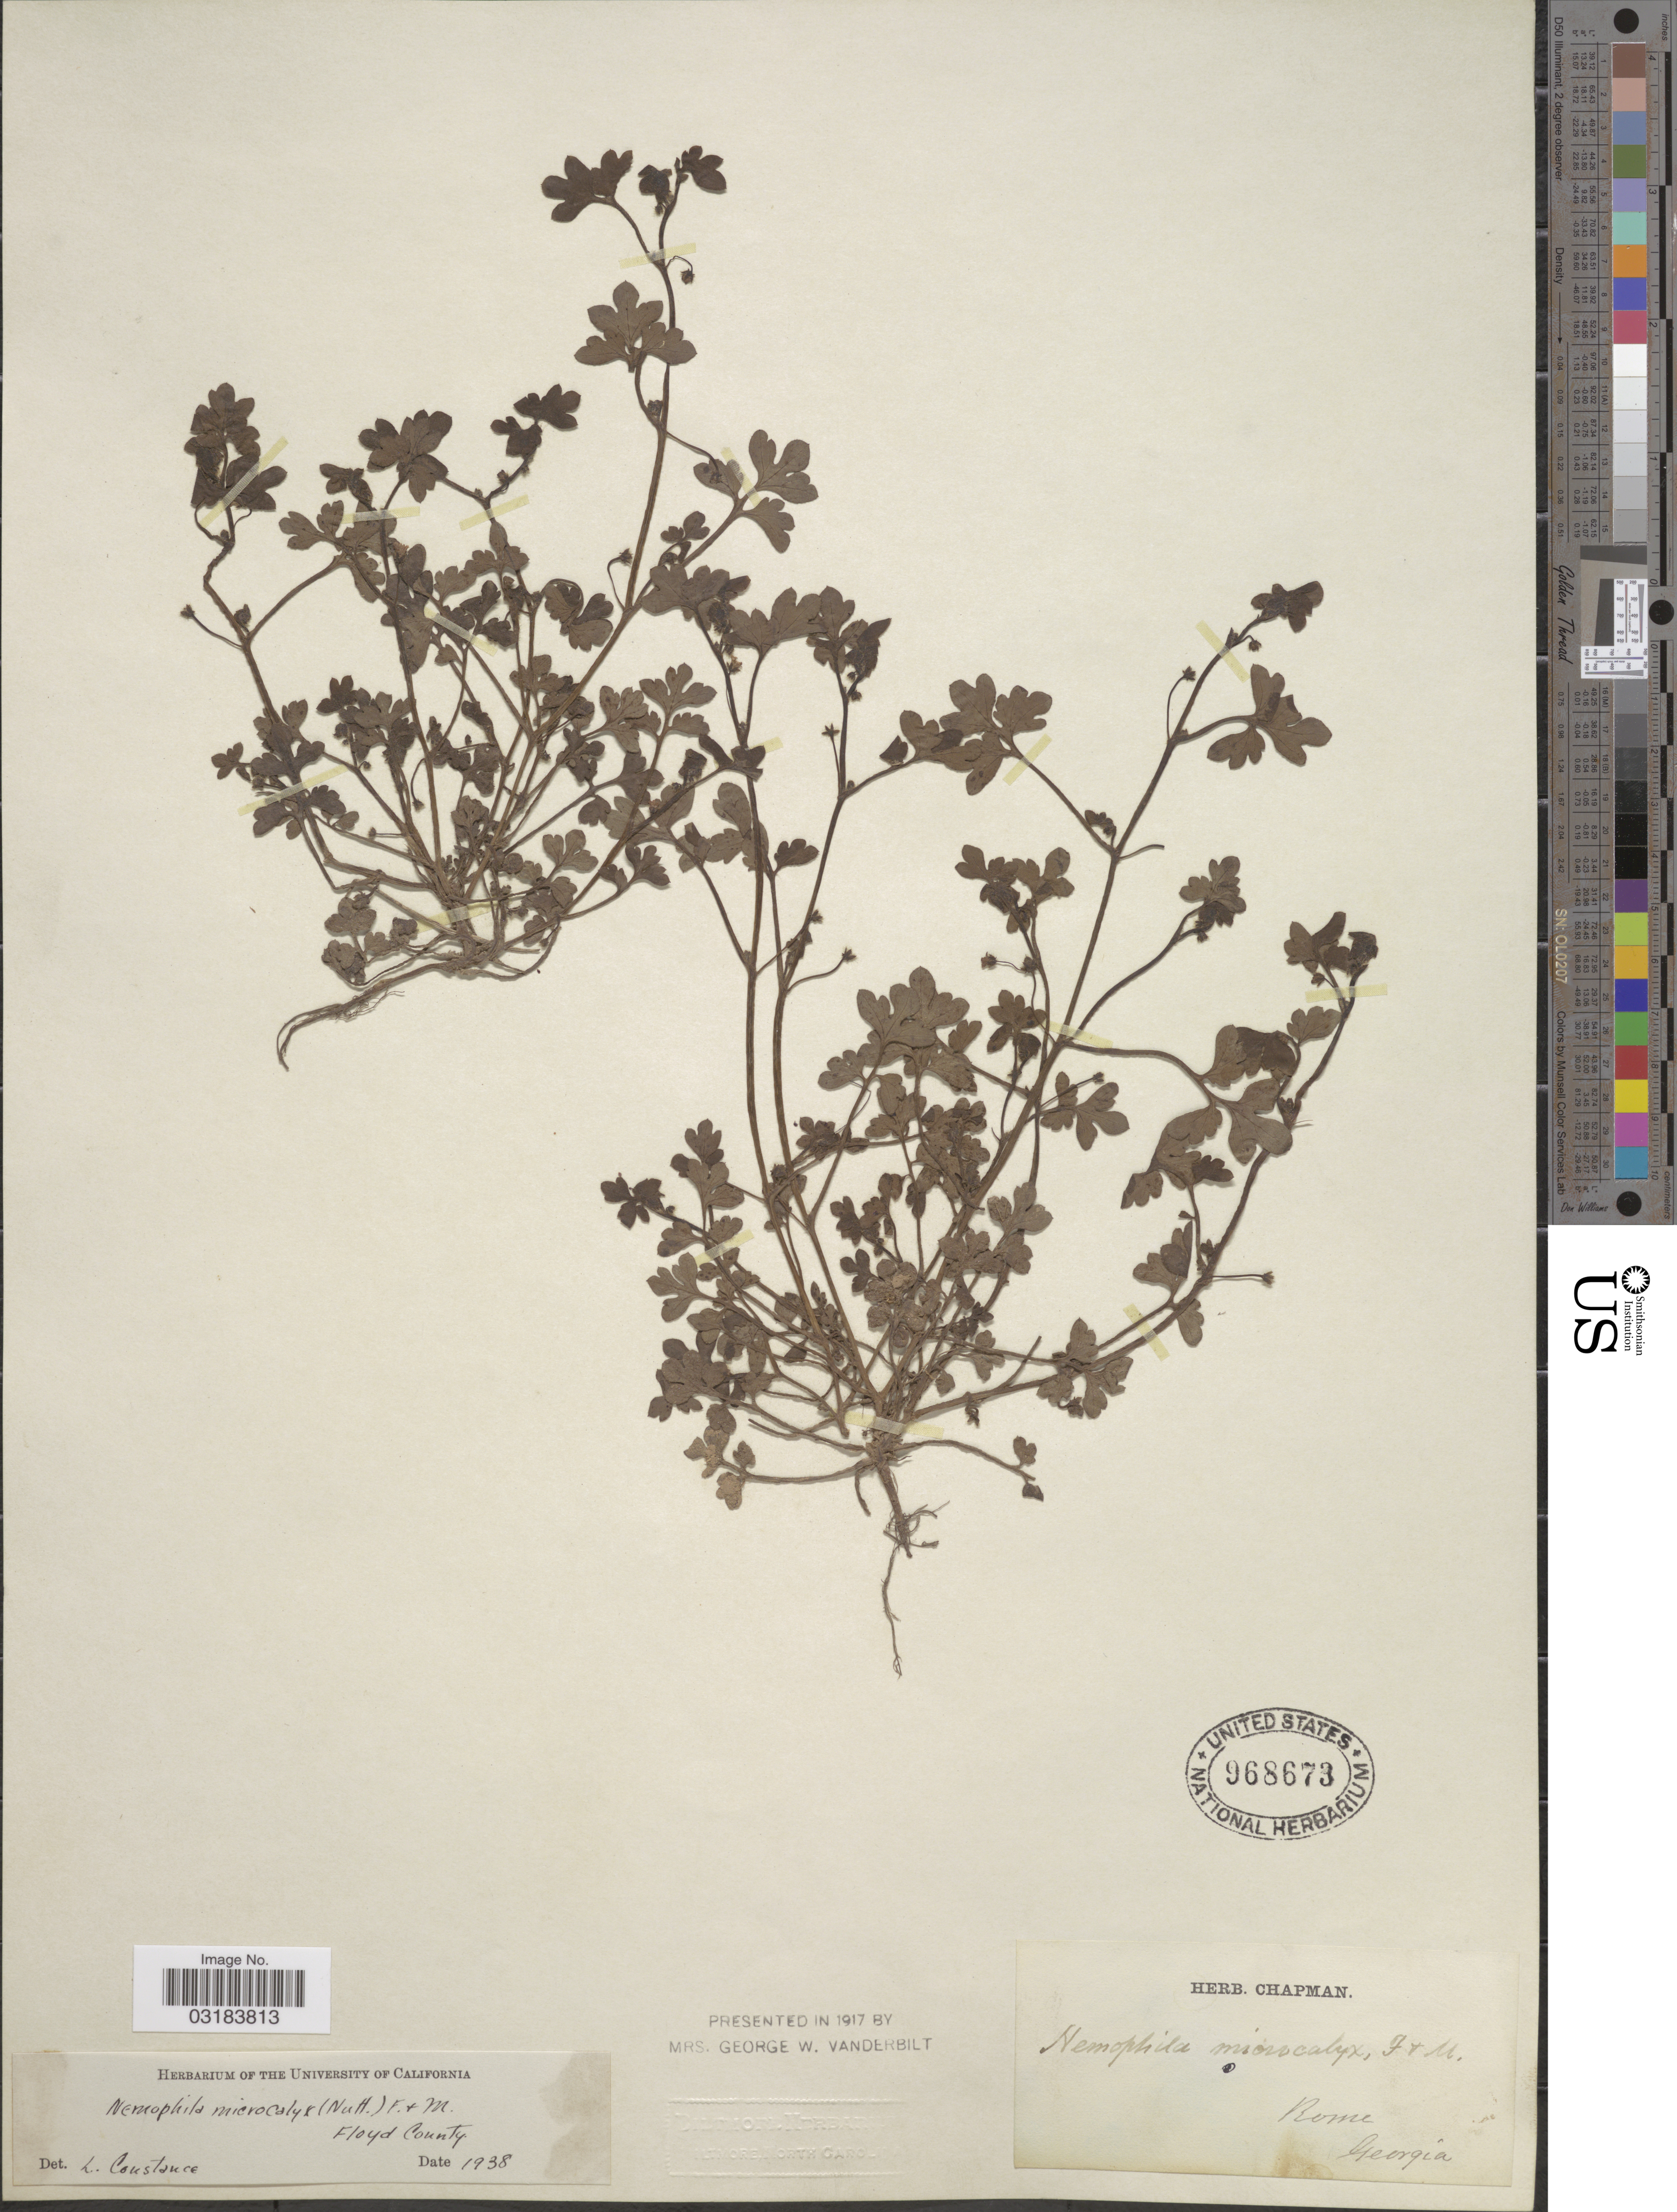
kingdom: Plantae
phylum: Tracheophyta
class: Magnoliopsida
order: Boraginales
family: Hydrophyllaceae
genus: Nemophila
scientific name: Nemophila microcalyx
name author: (Nutt.) Fisch. & C.A. Mey.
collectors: ex herb. Chapman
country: United States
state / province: Georgia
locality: Rome.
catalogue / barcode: US 968673